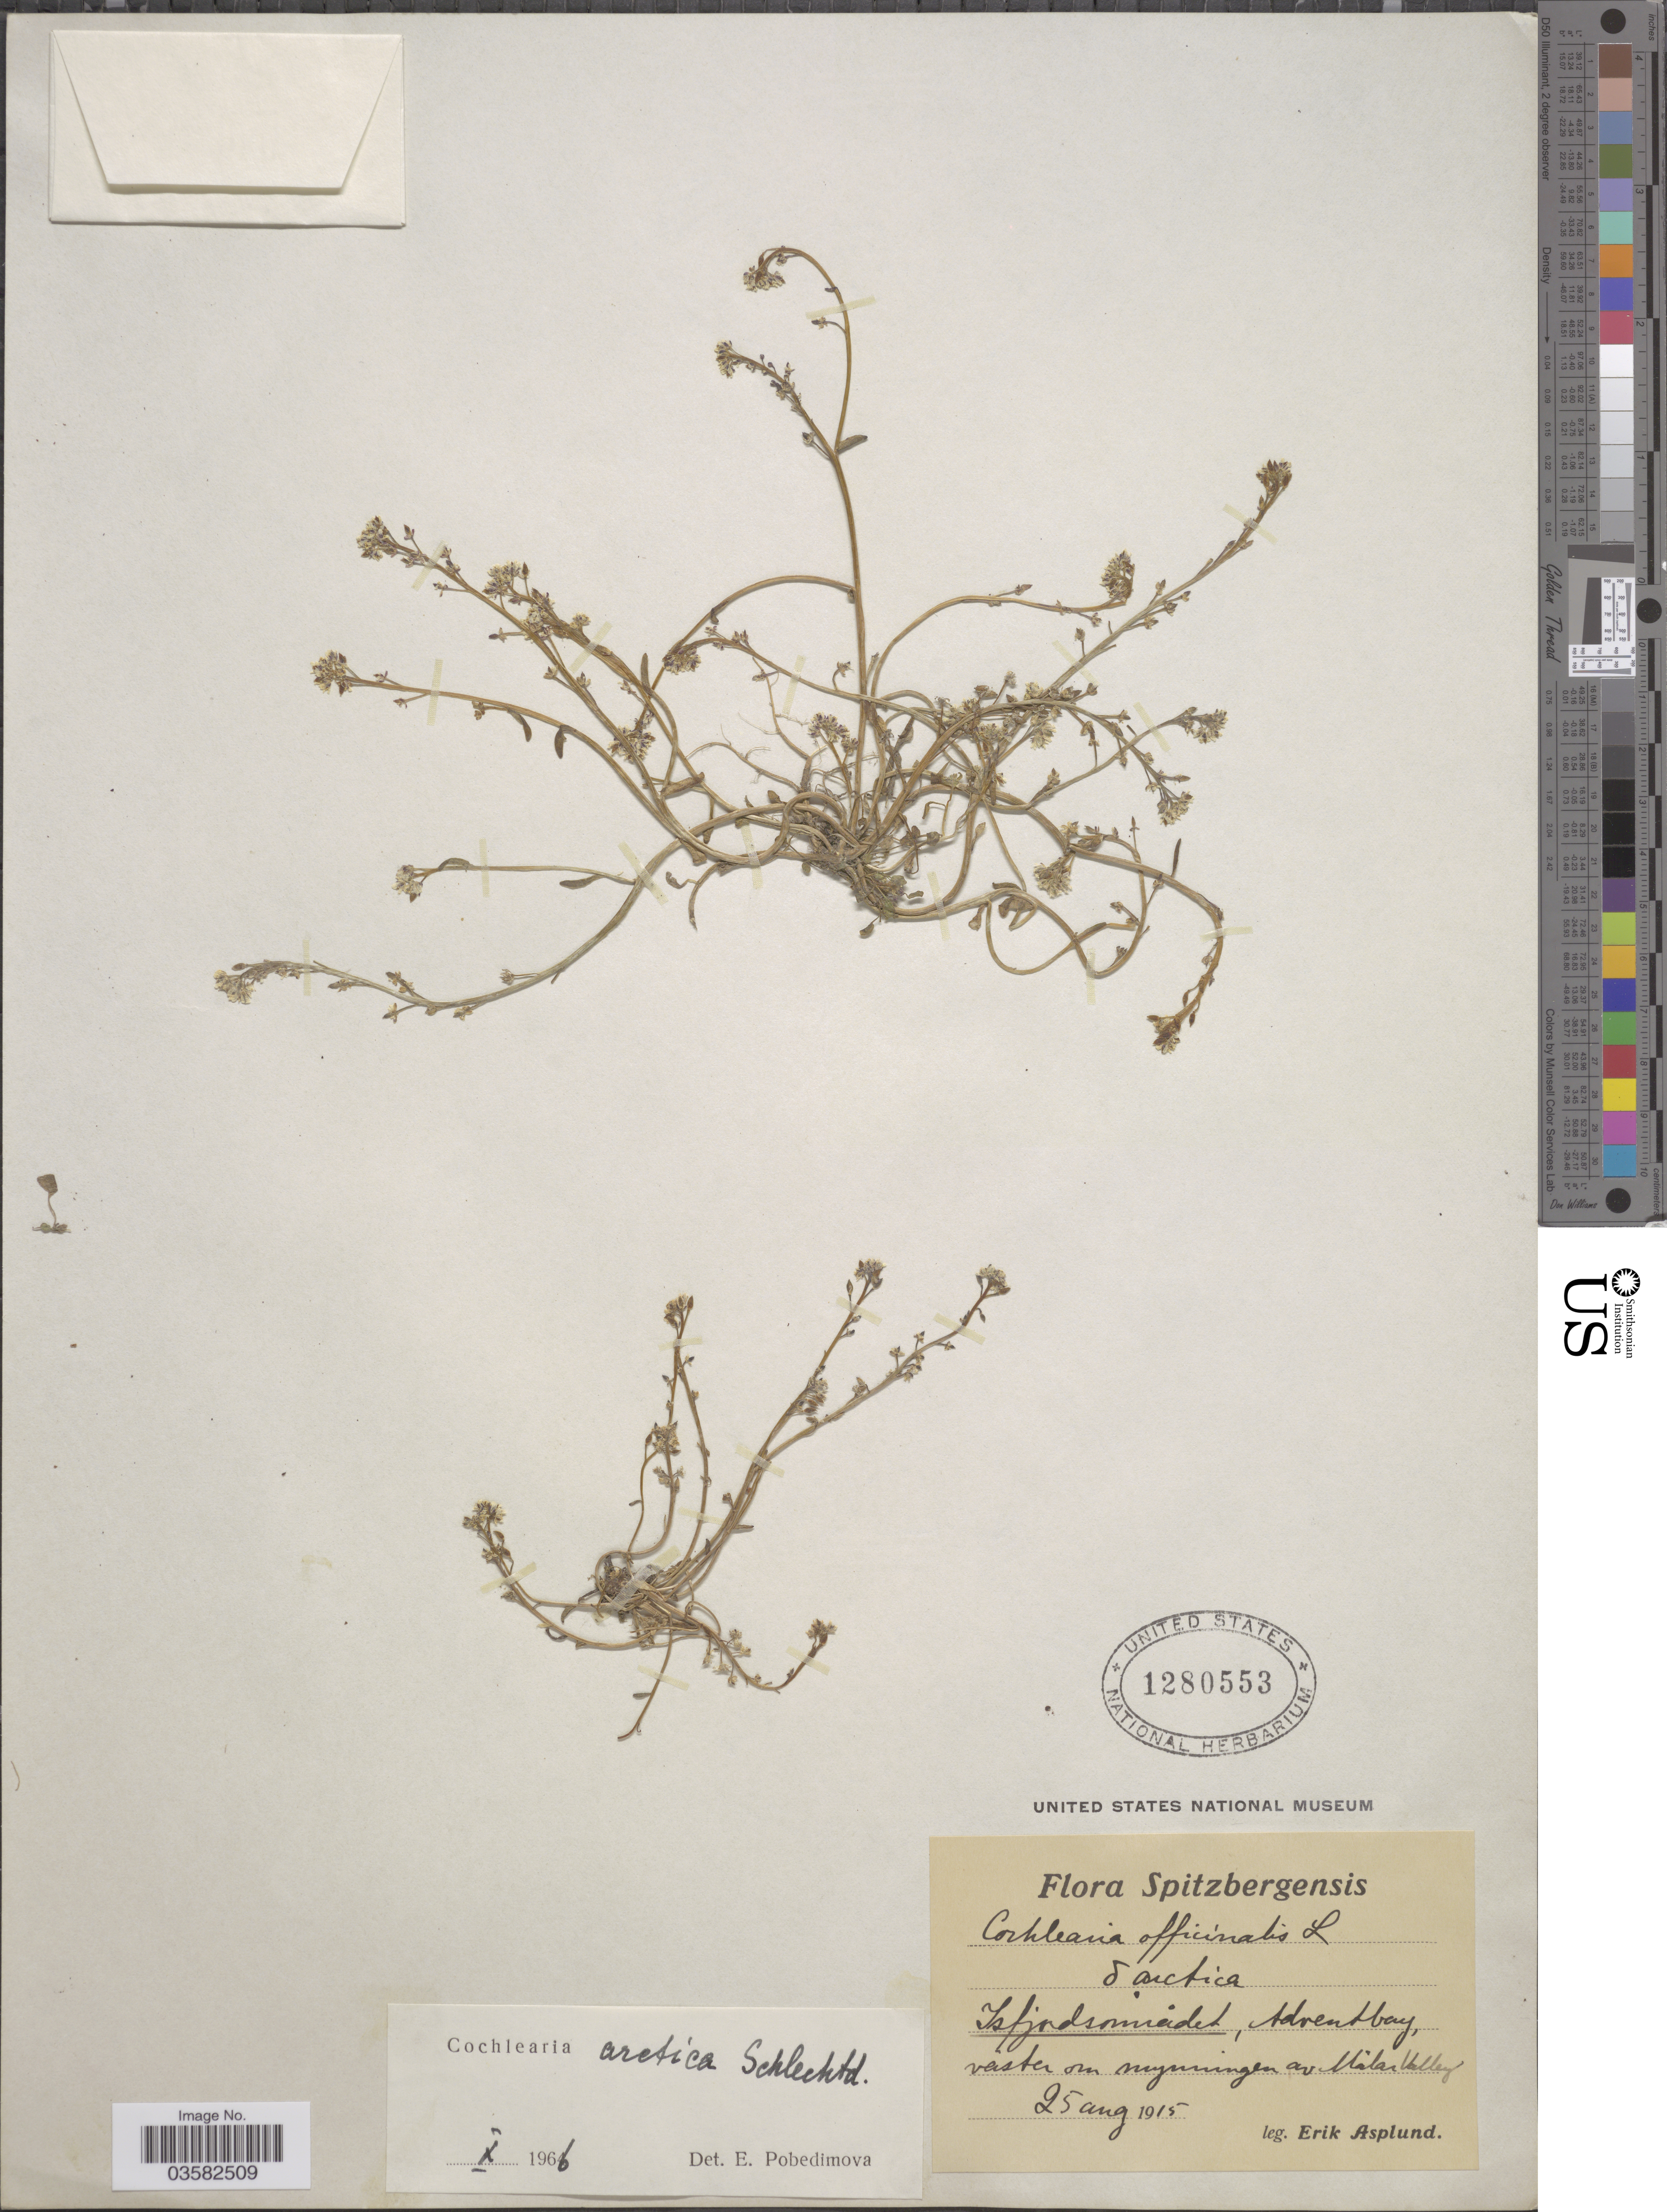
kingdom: Plantae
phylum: Tracheophyta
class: Magnoliopsida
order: Brassicales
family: Brassicaceae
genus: Cochlearia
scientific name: Cochlearia arctica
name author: Schltdl. ex DC.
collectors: E. Asplund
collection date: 1915-08-25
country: Norway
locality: Spitzbergensis. Isfjordsomradet, Adventbay, vâster om mynningen av Hâlar Valley.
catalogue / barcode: US 1280553